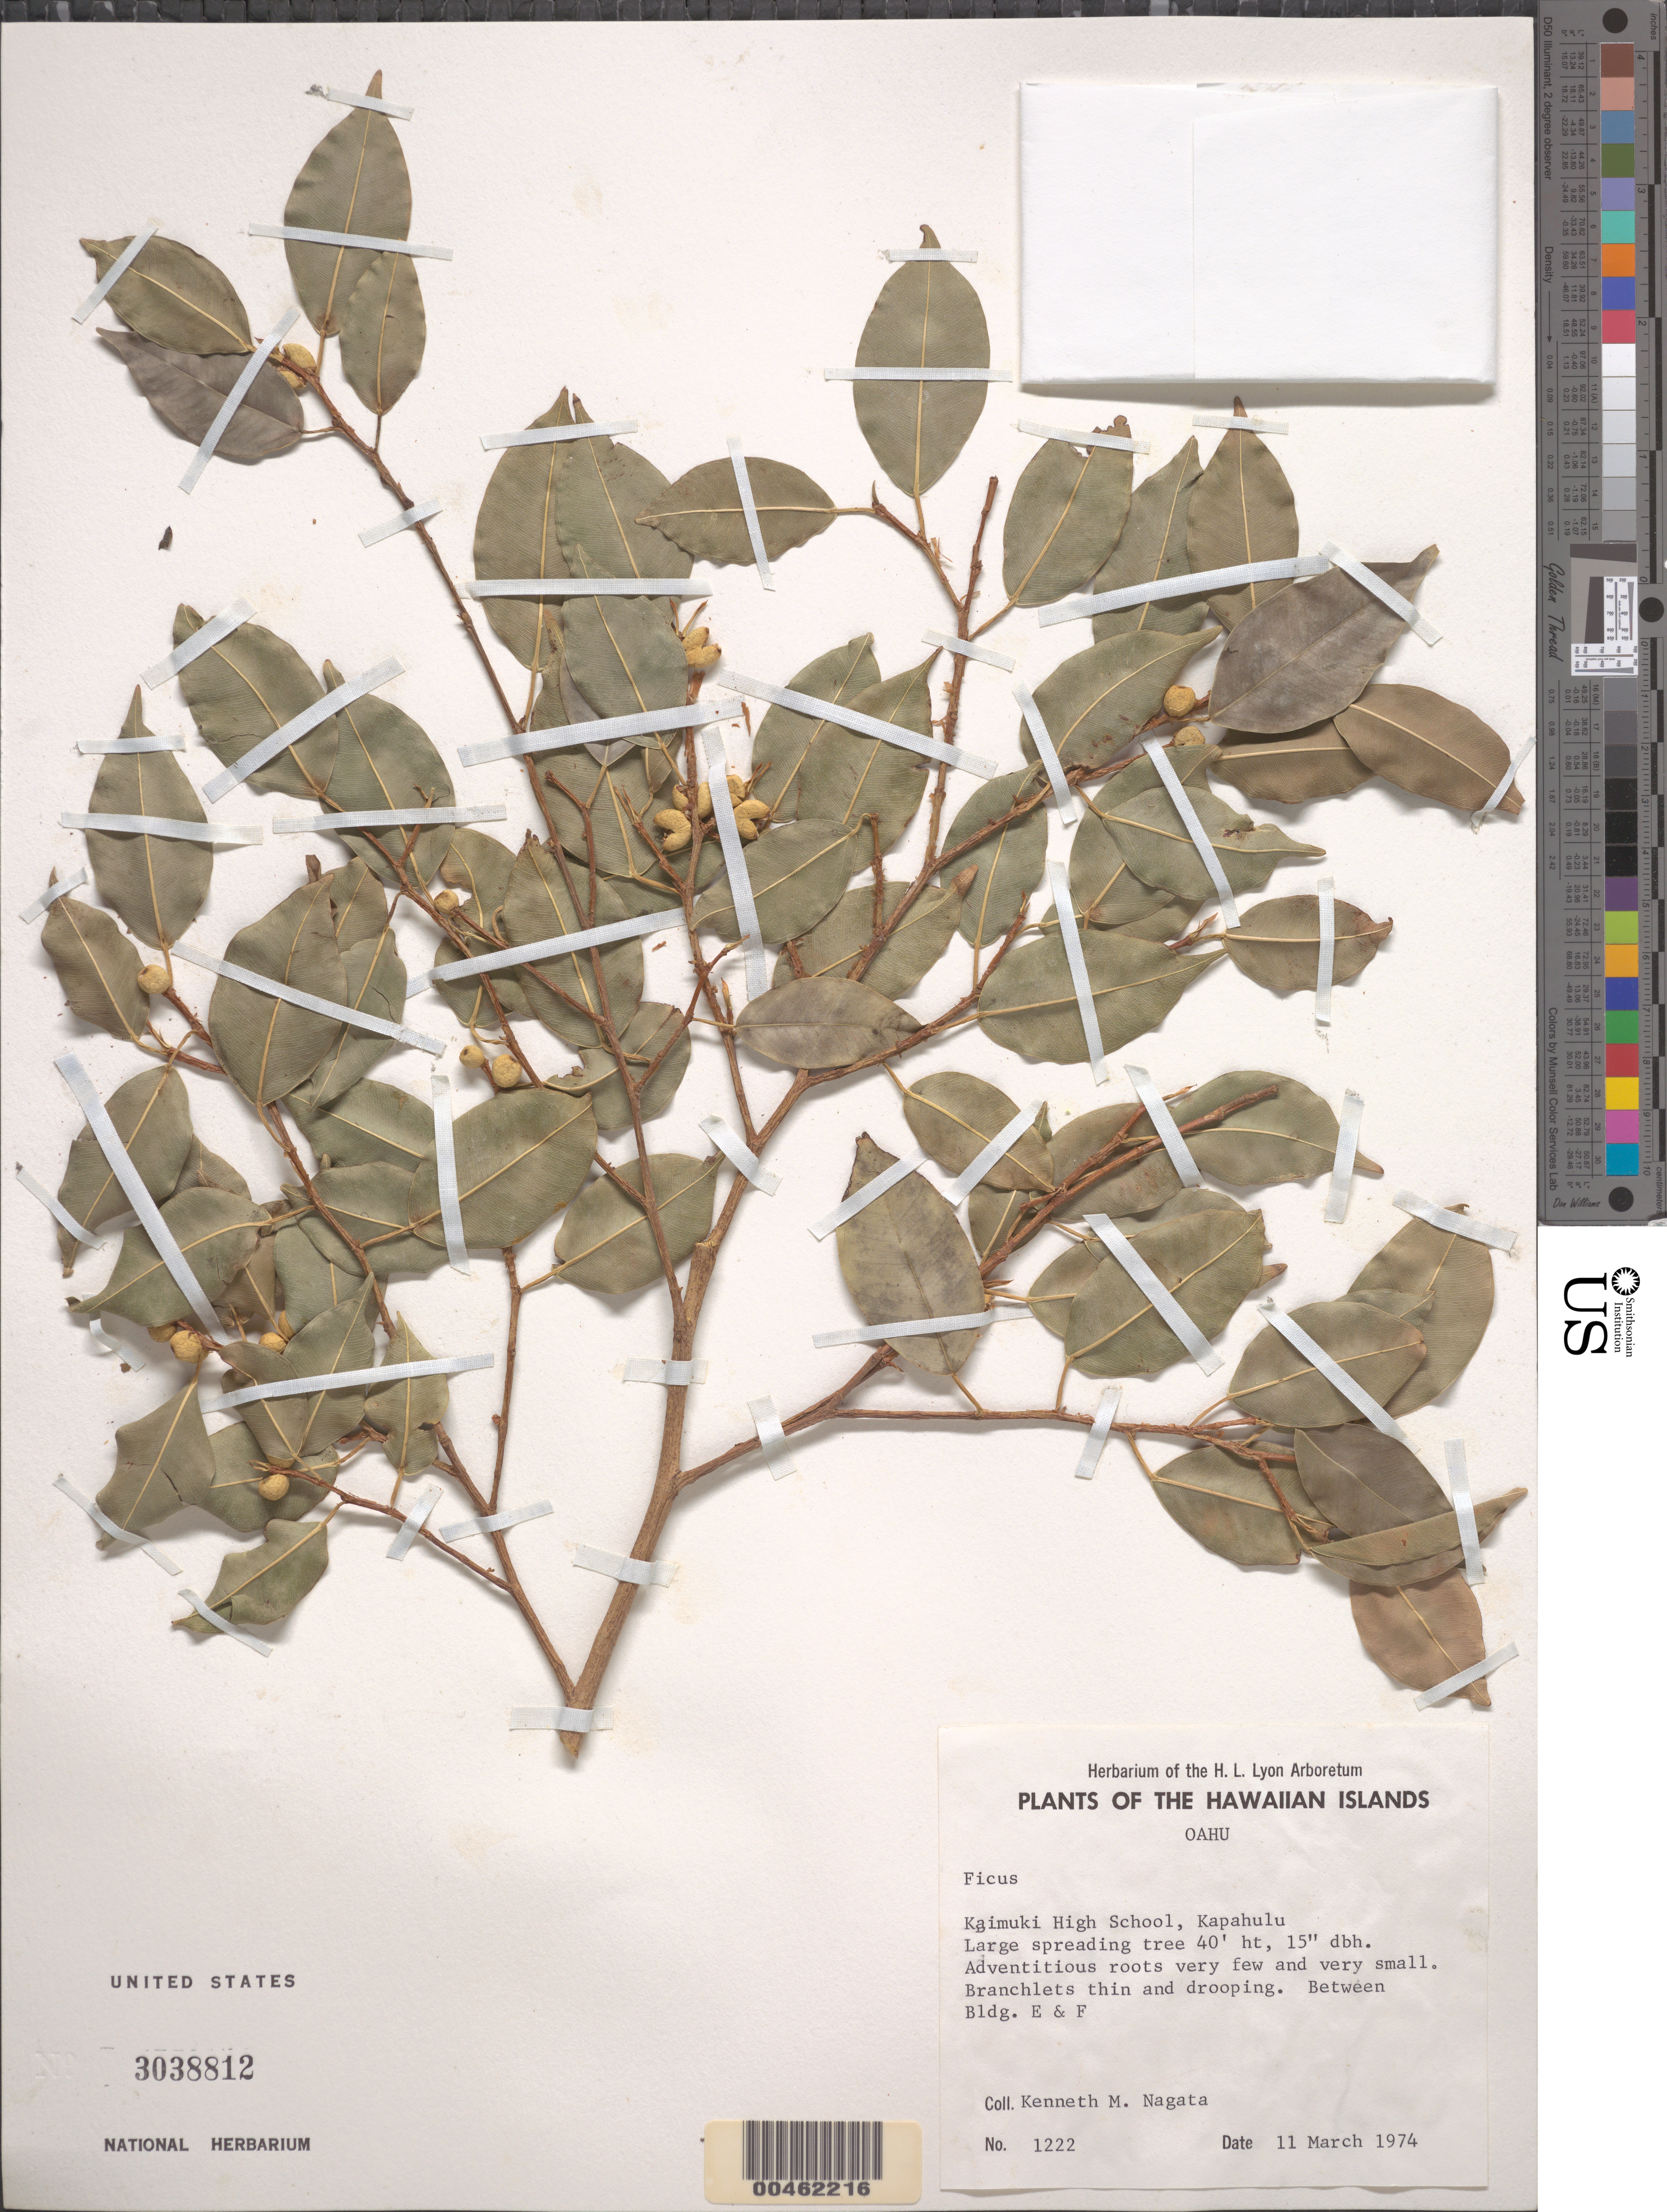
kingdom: Plantae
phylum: Tracheophyta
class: Magnoliopsida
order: Rosales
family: Moraceae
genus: Ficus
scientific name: Ficus sp.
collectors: K. Nagata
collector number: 1222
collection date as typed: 11 Mar 1974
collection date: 1974-03-11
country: United States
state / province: Hawaii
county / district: Honolulu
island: Oahu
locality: Kaimuki High School, Kapahulu, between Bldg. E & F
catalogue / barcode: US 3038812